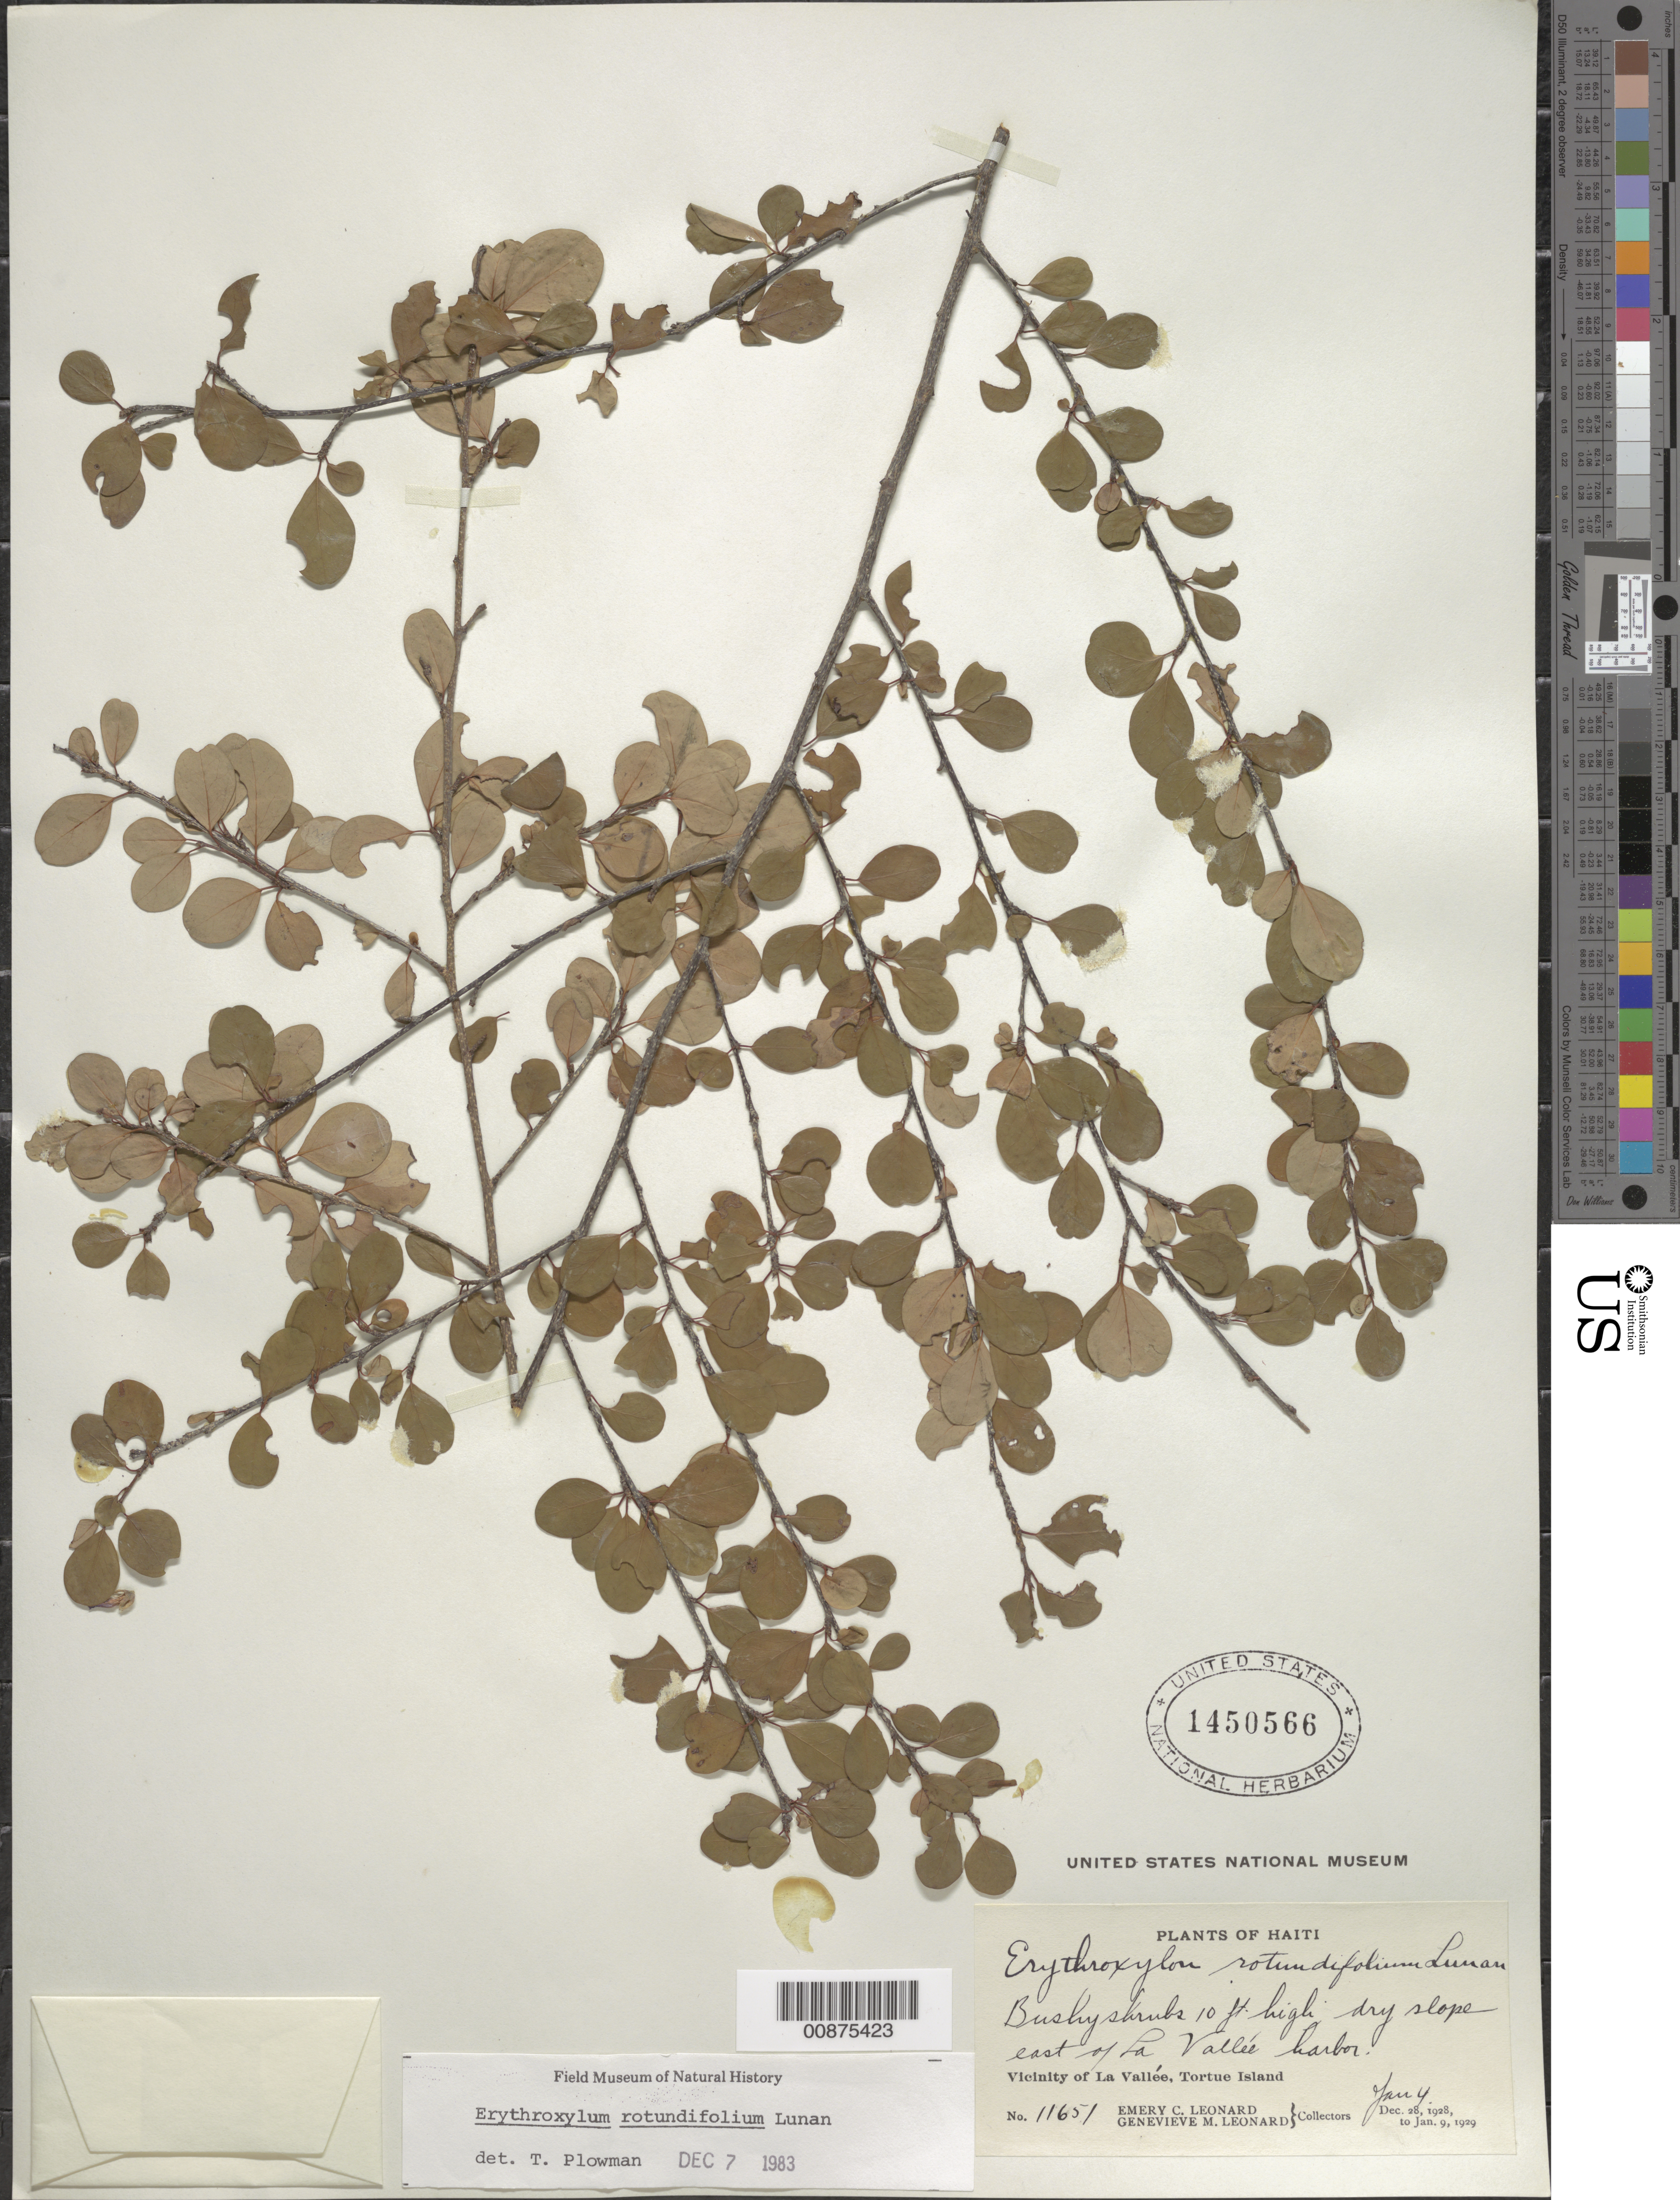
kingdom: Plantae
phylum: Tracheophyta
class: Magnoliopsida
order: Malpighiales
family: Erythroxylaceae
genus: Erythroxylum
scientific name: Erythroxylum rotundifolium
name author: Lunan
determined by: Plowman, Timothy C.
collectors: E. C. Leonard & G. M. Leonard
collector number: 11651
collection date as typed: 04 Jan 1929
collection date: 1929-01-04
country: Haiti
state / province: Nord-Óuest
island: Île de la Tortue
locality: Vicinity of La Vallée, Tortue Island. East of La Vallée harbor.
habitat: Dry slope.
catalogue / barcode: US 1450566